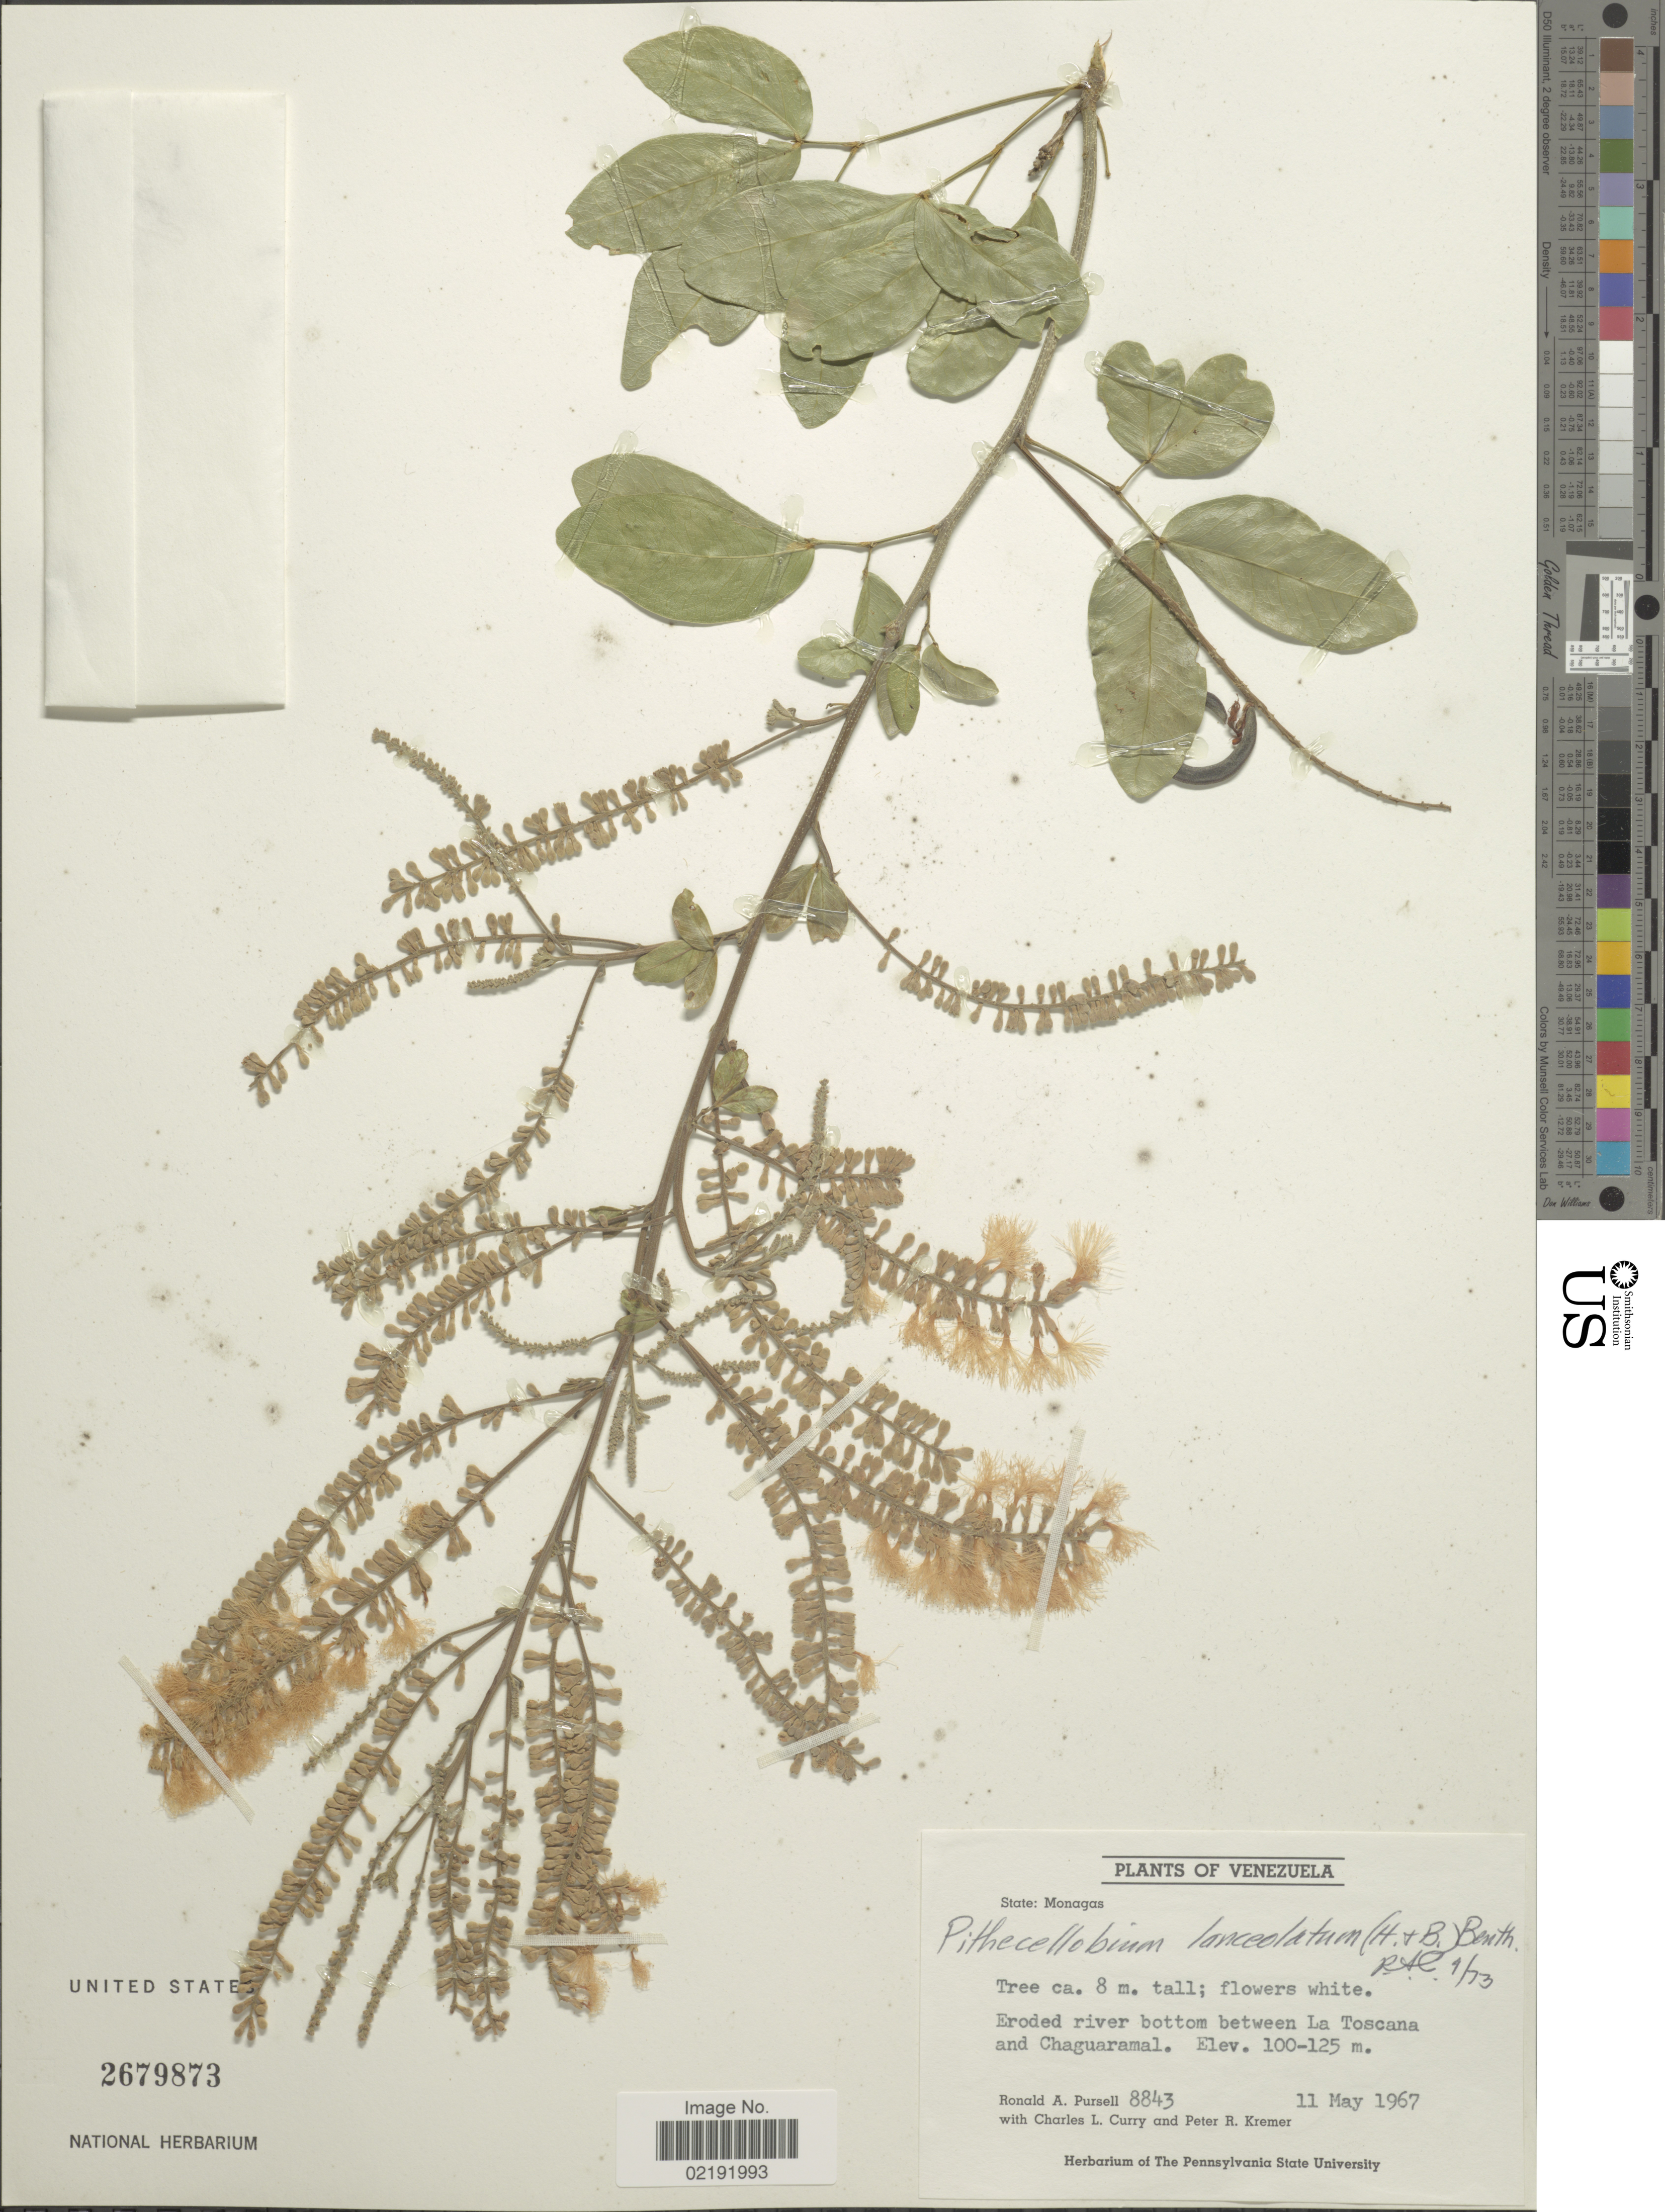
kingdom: Plantae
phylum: Tracheophyta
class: Magnoliopsida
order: Fabales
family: Fabaceae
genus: Pithecellobium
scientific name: Pithecellobium lanceolatum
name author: (Humb. & Bonpl. ex Willd.) Benth.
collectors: R. A. Pursell, C. L. Curry & P. Kremer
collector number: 8843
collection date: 1967-05-11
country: Venezuela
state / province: Monagas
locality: State: Monagas. Eroded river bottom between La Toscana and Chaguaramal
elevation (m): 100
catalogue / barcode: US 2679873